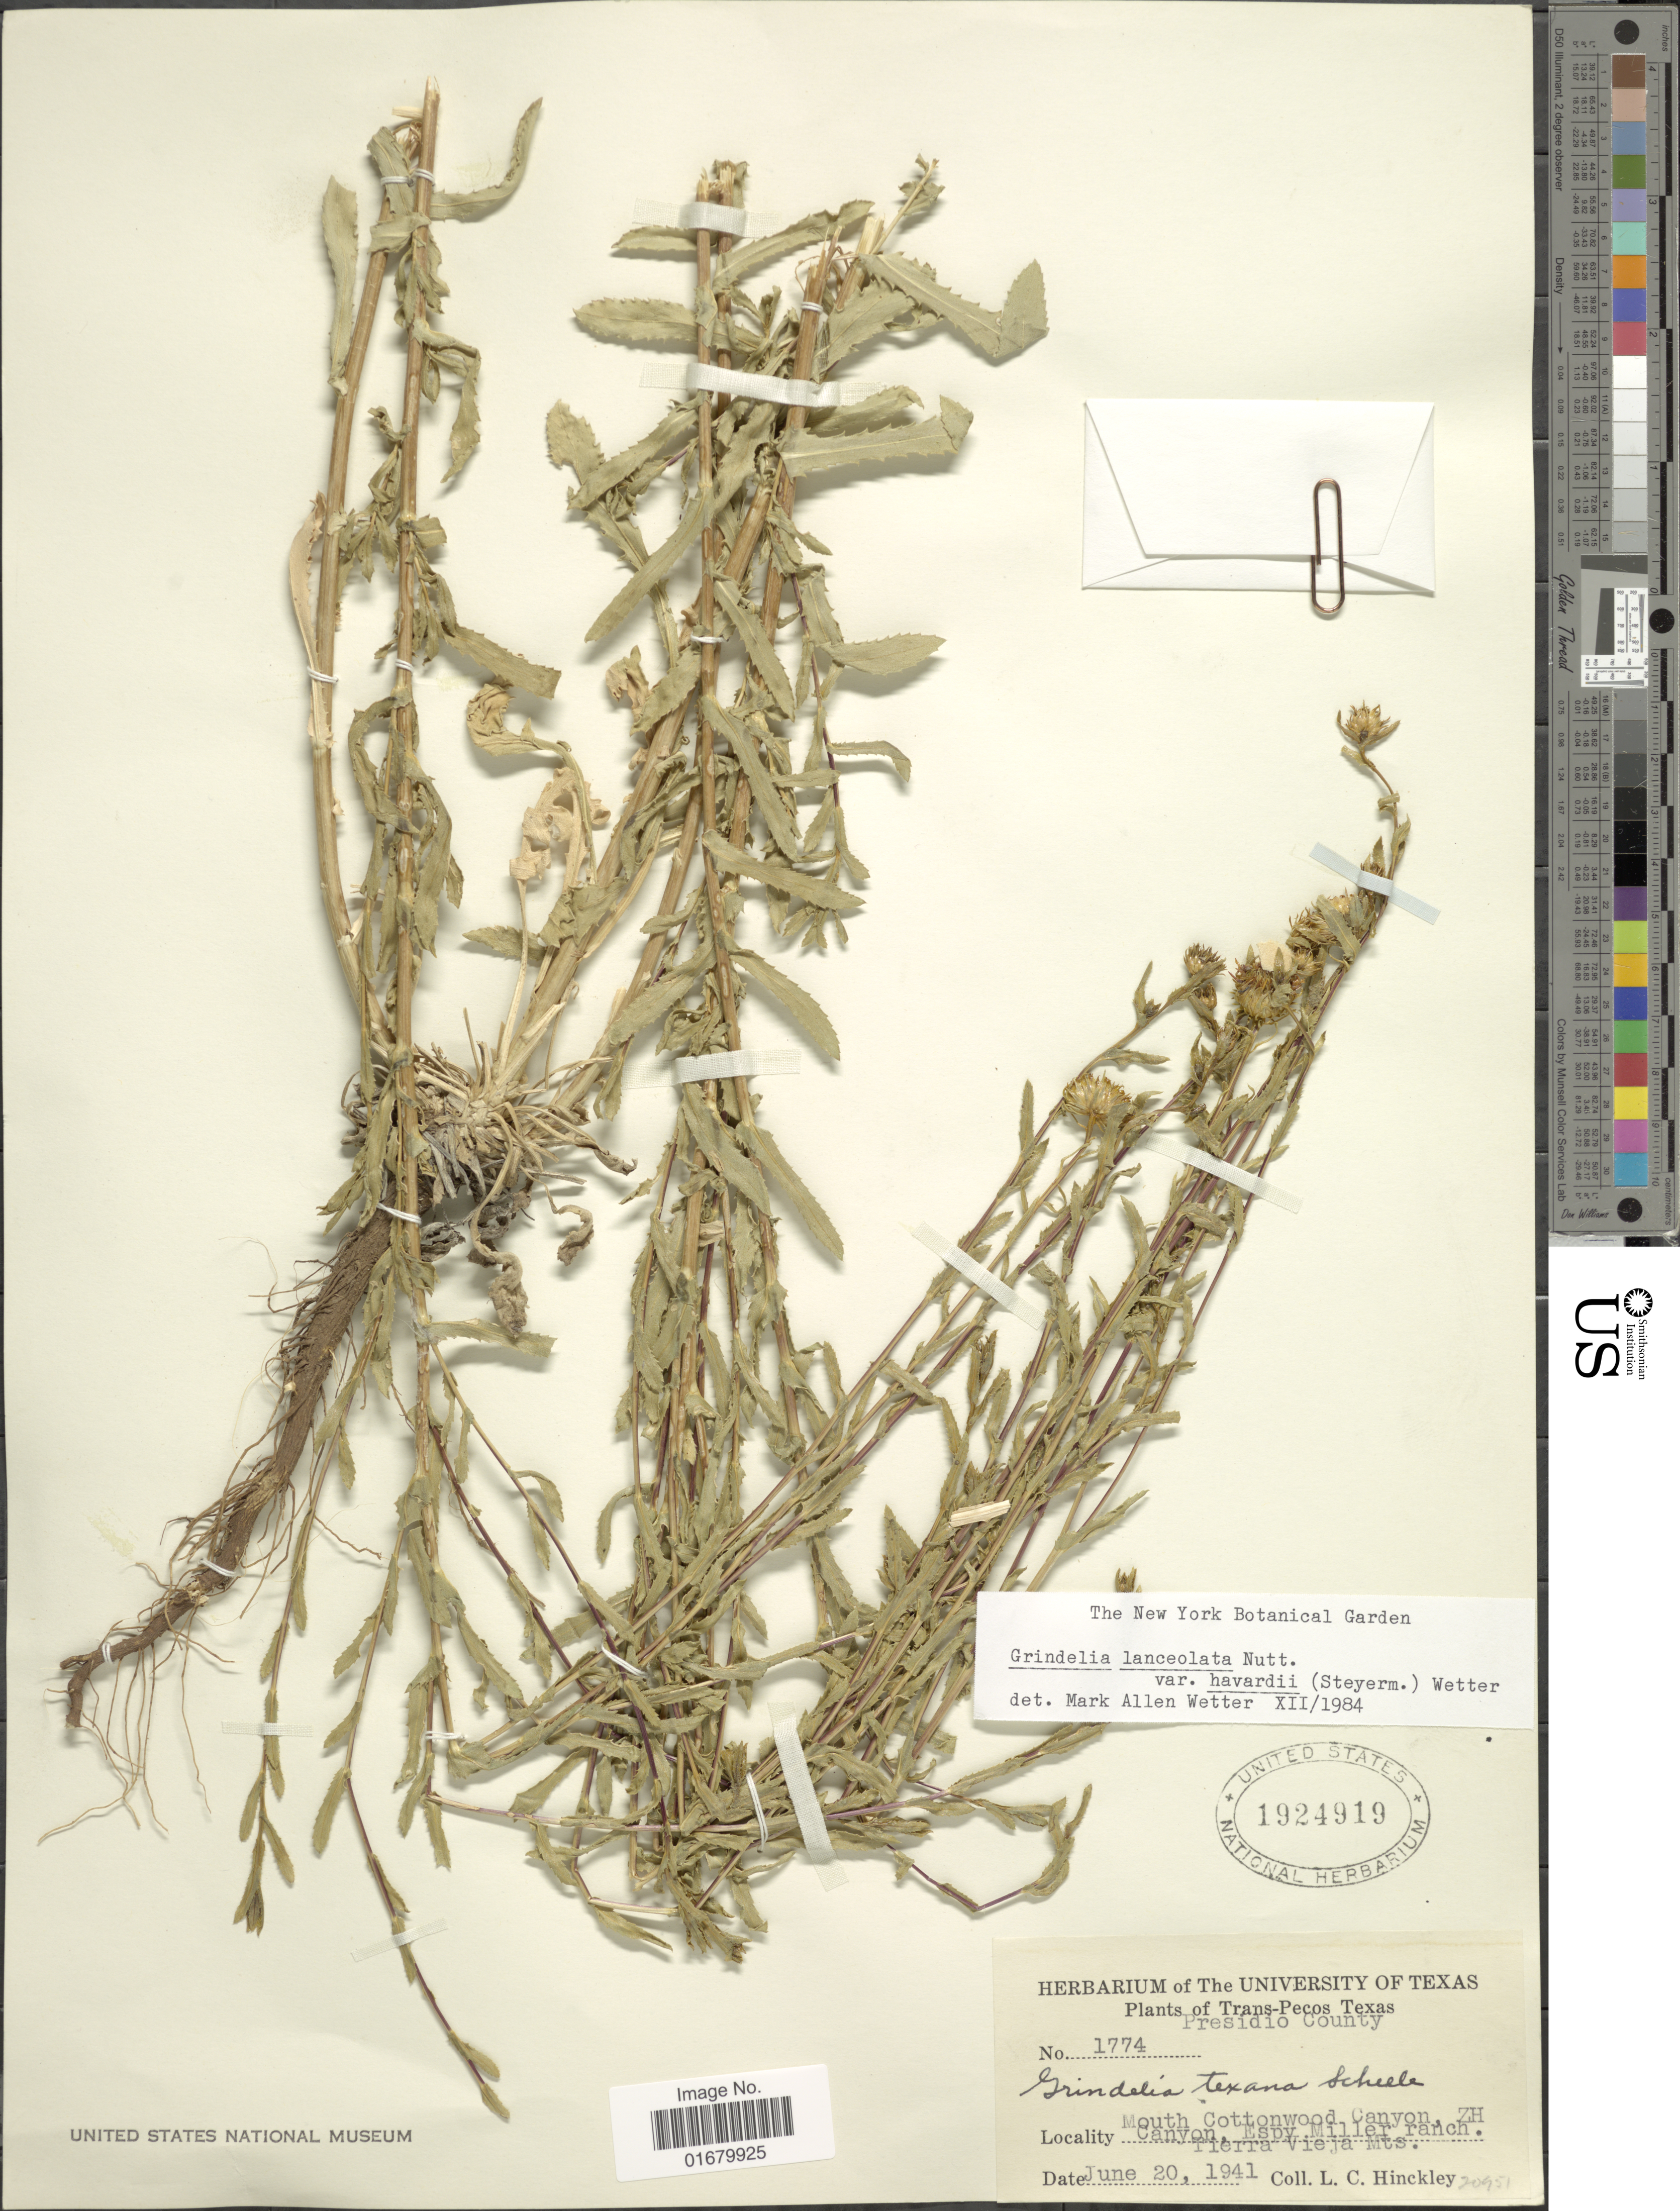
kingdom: Plantae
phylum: Tracheophyta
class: Magnoliopsida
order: Asterales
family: Asteraceae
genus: Grindelia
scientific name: Grindelia lanceolata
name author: Nutt.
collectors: L. Hinckley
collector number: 1774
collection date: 1941-06-20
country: United States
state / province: Texas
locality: Trans-Pecos, Presidio County, Mouth Cottonwood Canyon, ZH Canyon. Espy Miller ranch. Pierra Vieja Mts.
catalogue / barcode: US 1924919